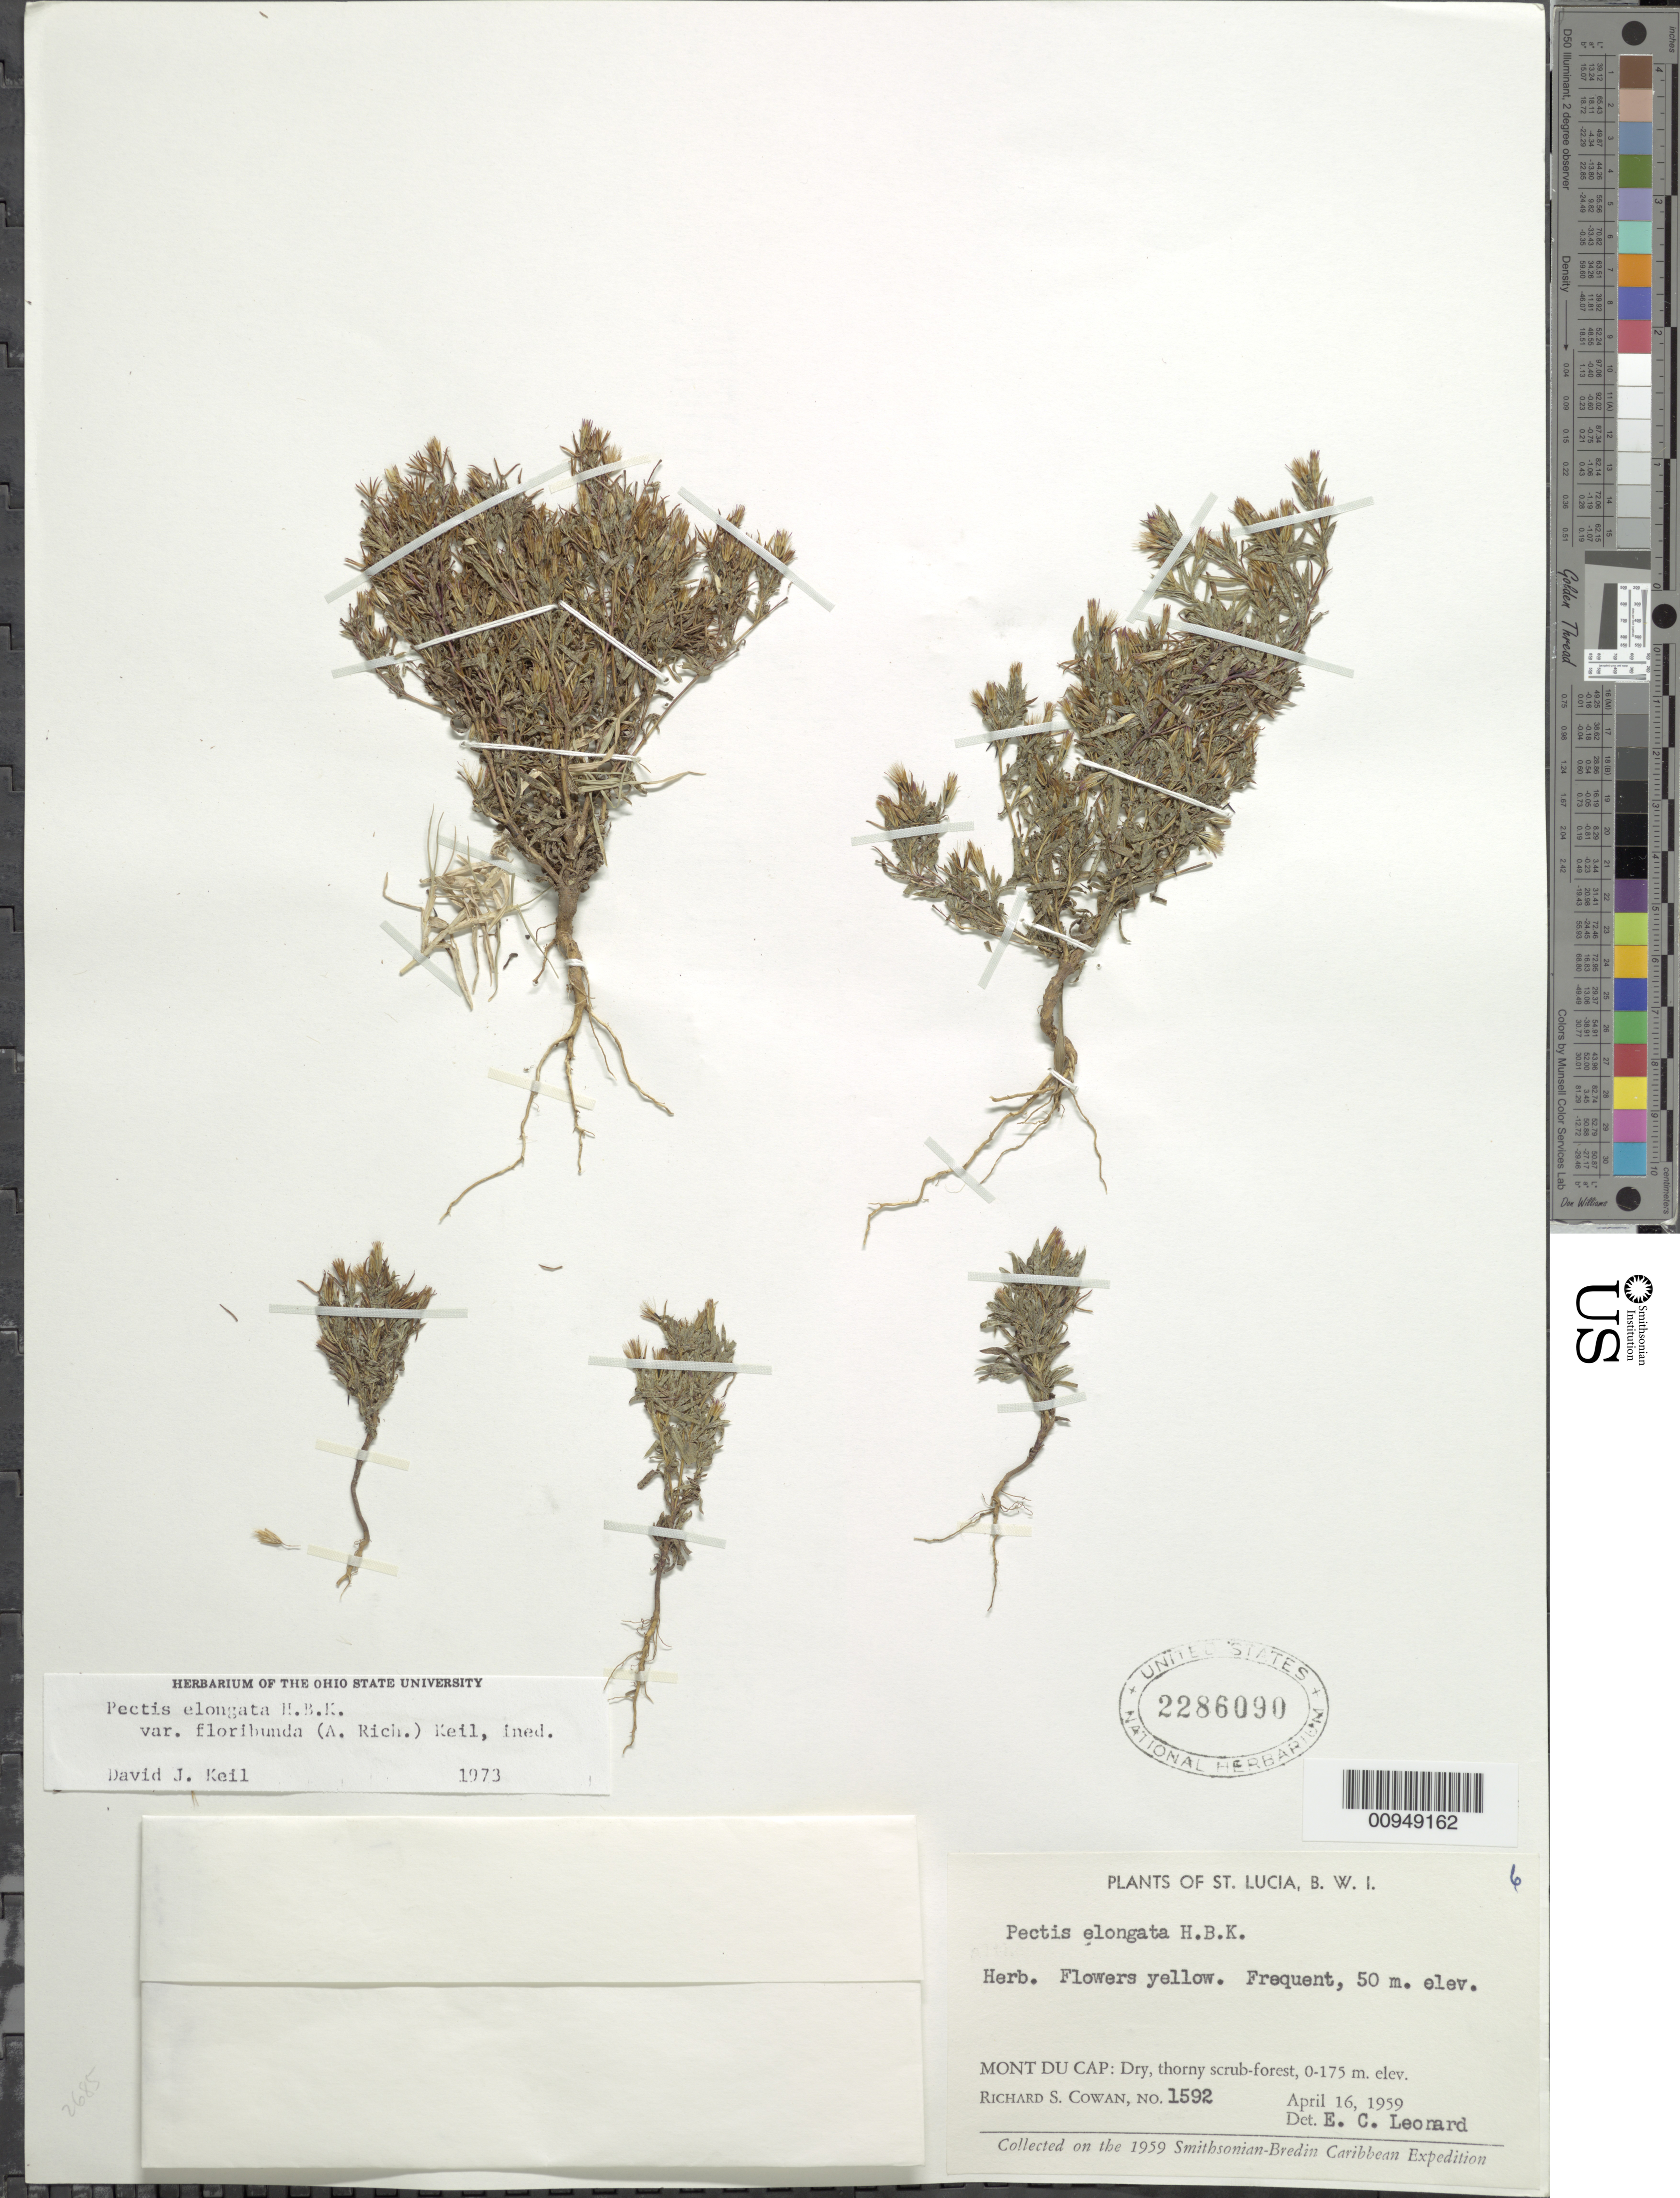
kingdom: Plantae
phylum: Tracheophyta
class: Magnoliopsida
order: Asterales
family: Asteraceae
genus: Pectis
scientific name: Pectis elongata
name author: Kunth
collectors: R. S. Cowan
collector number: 1592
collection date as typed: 16 Apr 1959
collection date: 1959-04-16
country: St. Lucia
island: St. Lucia I.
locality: Mont du Cap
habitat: Dry, thorny scrub-forest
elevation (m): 50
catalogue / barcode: US 2286090